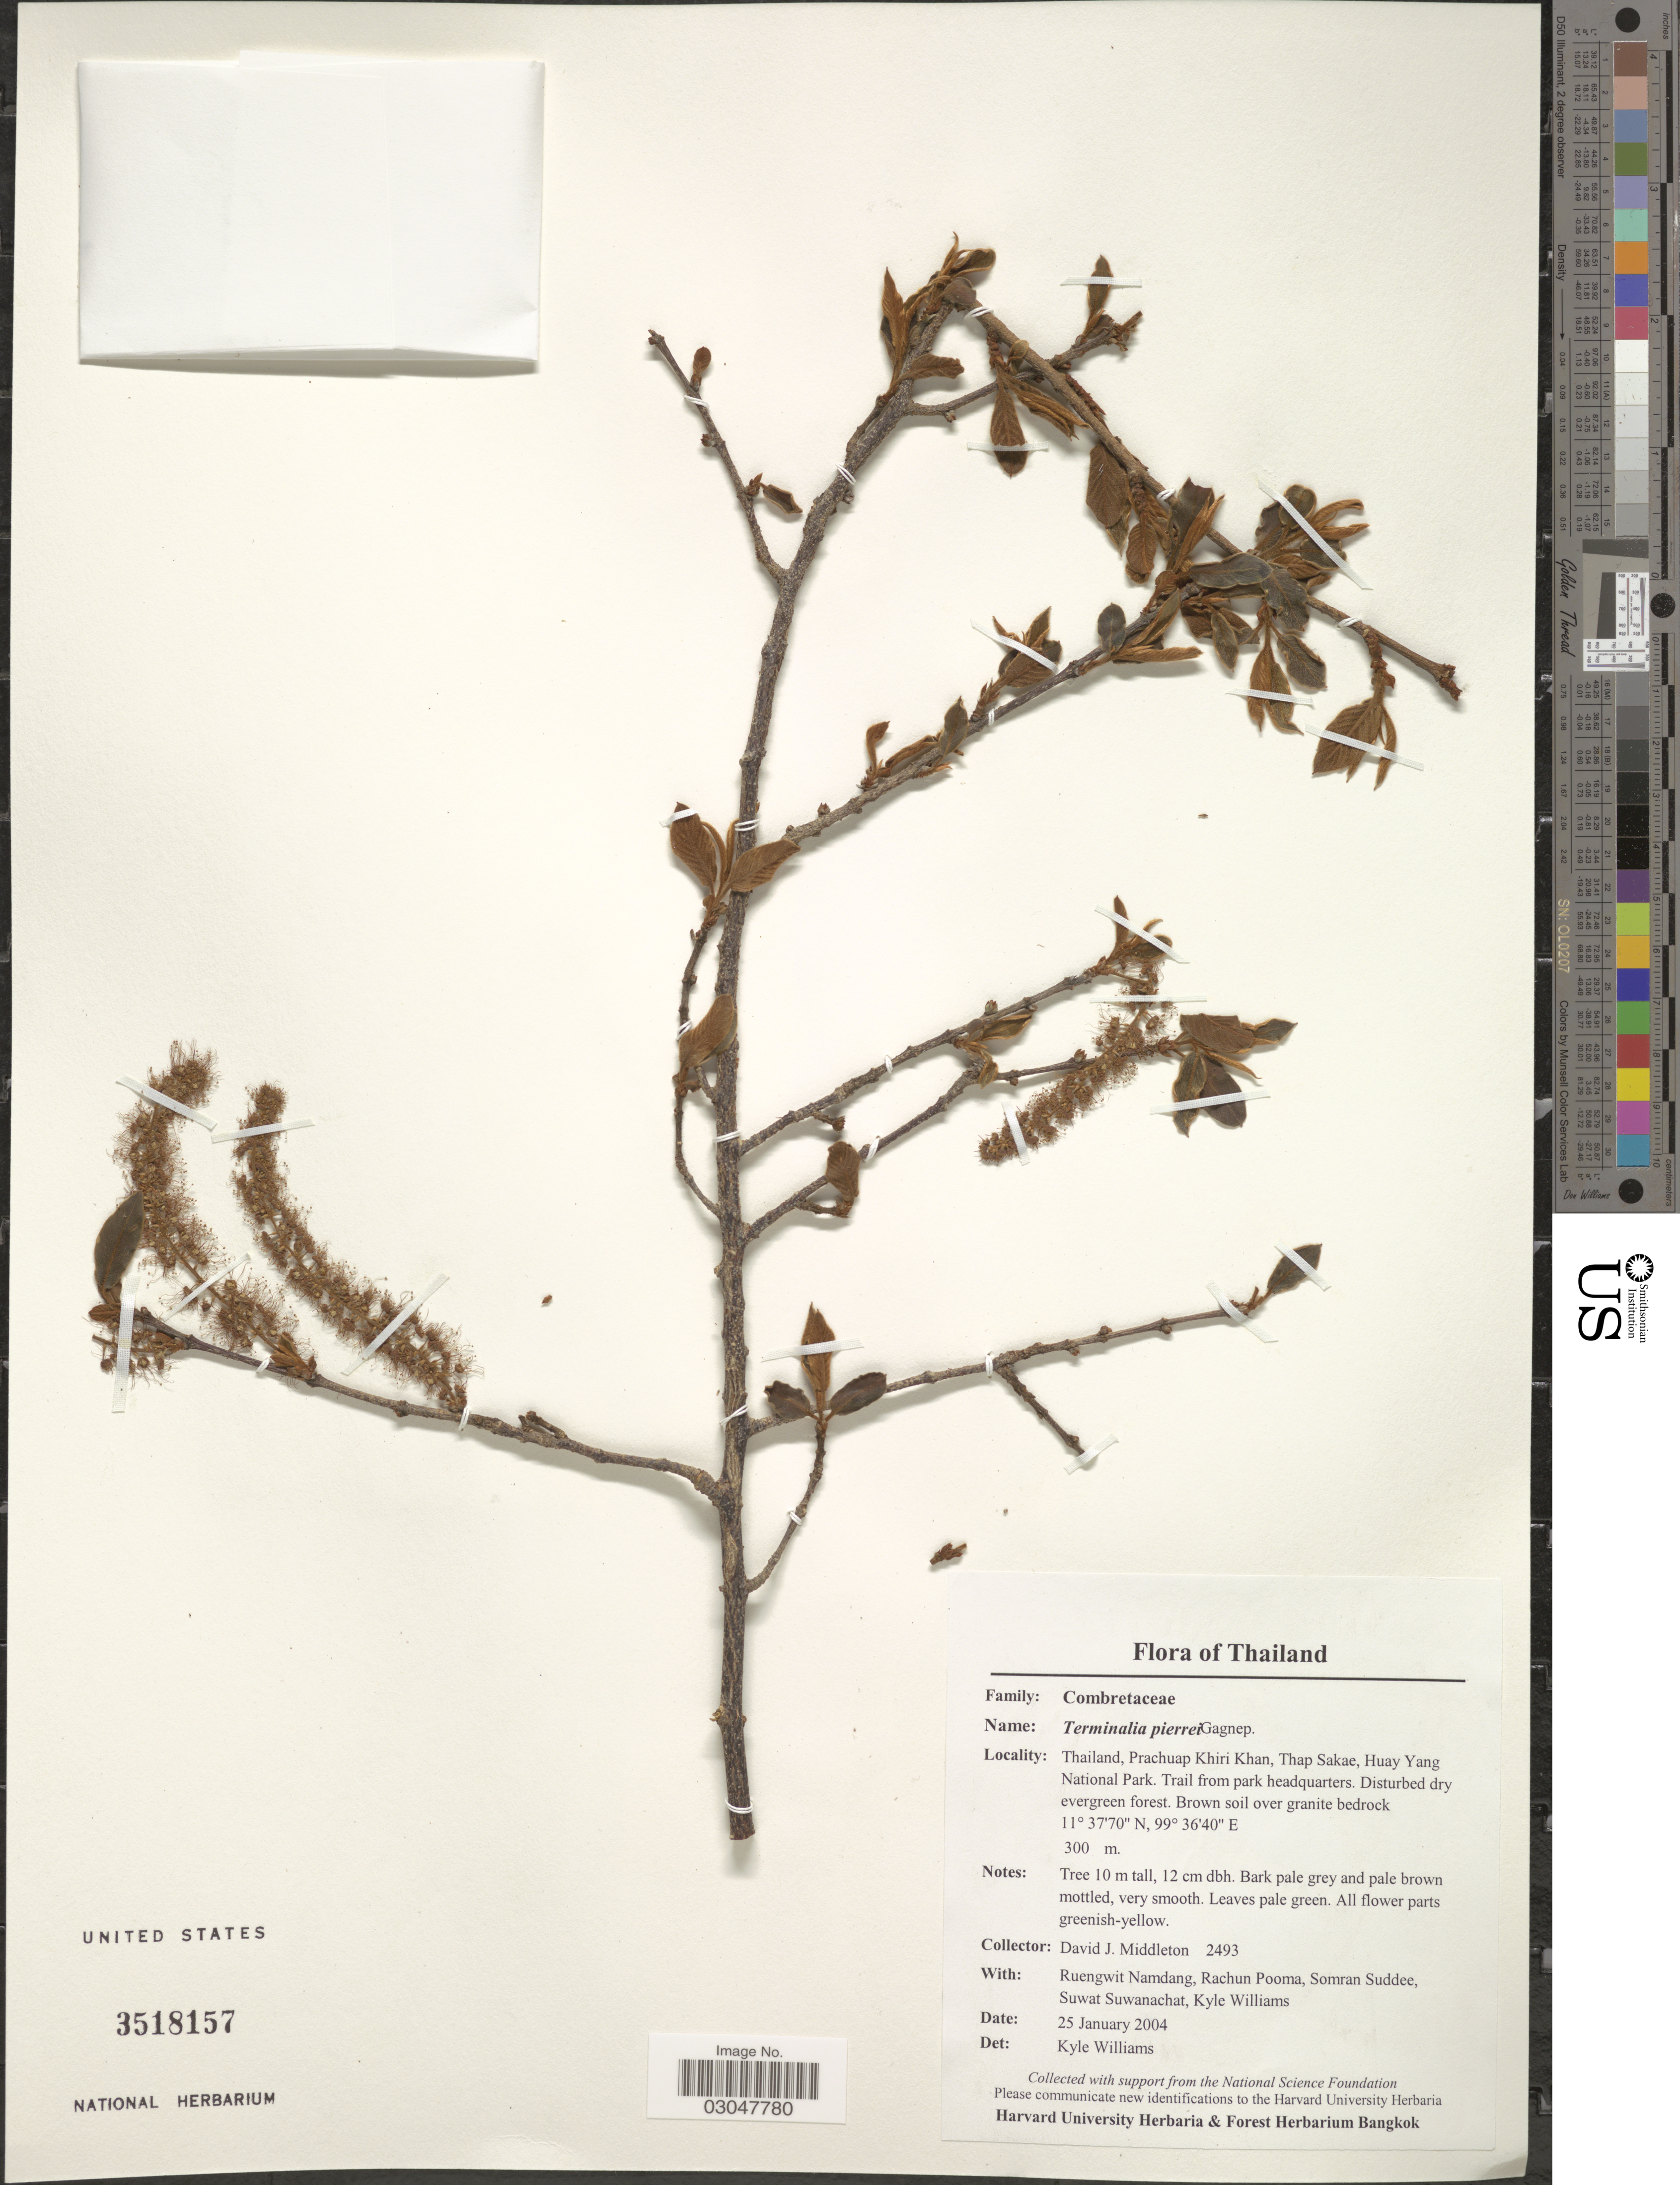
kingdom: Plantae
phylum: Tracheophyta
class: Magnoliopsida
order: Myrtales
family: Combretaceae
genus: Terminalia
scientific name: Terminalia pierrei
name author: Gagnep.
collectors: D. J. Middleton, R. Namdang, R. Pooma, S. Suddee & et al.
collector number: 2493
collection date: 2004-01-25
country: Thailand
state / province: Prachuap Khiri Khan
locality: Thap Sakae, huay Yang National Park. Trail from park headquarters.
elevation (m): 300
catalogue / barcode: US 3518157